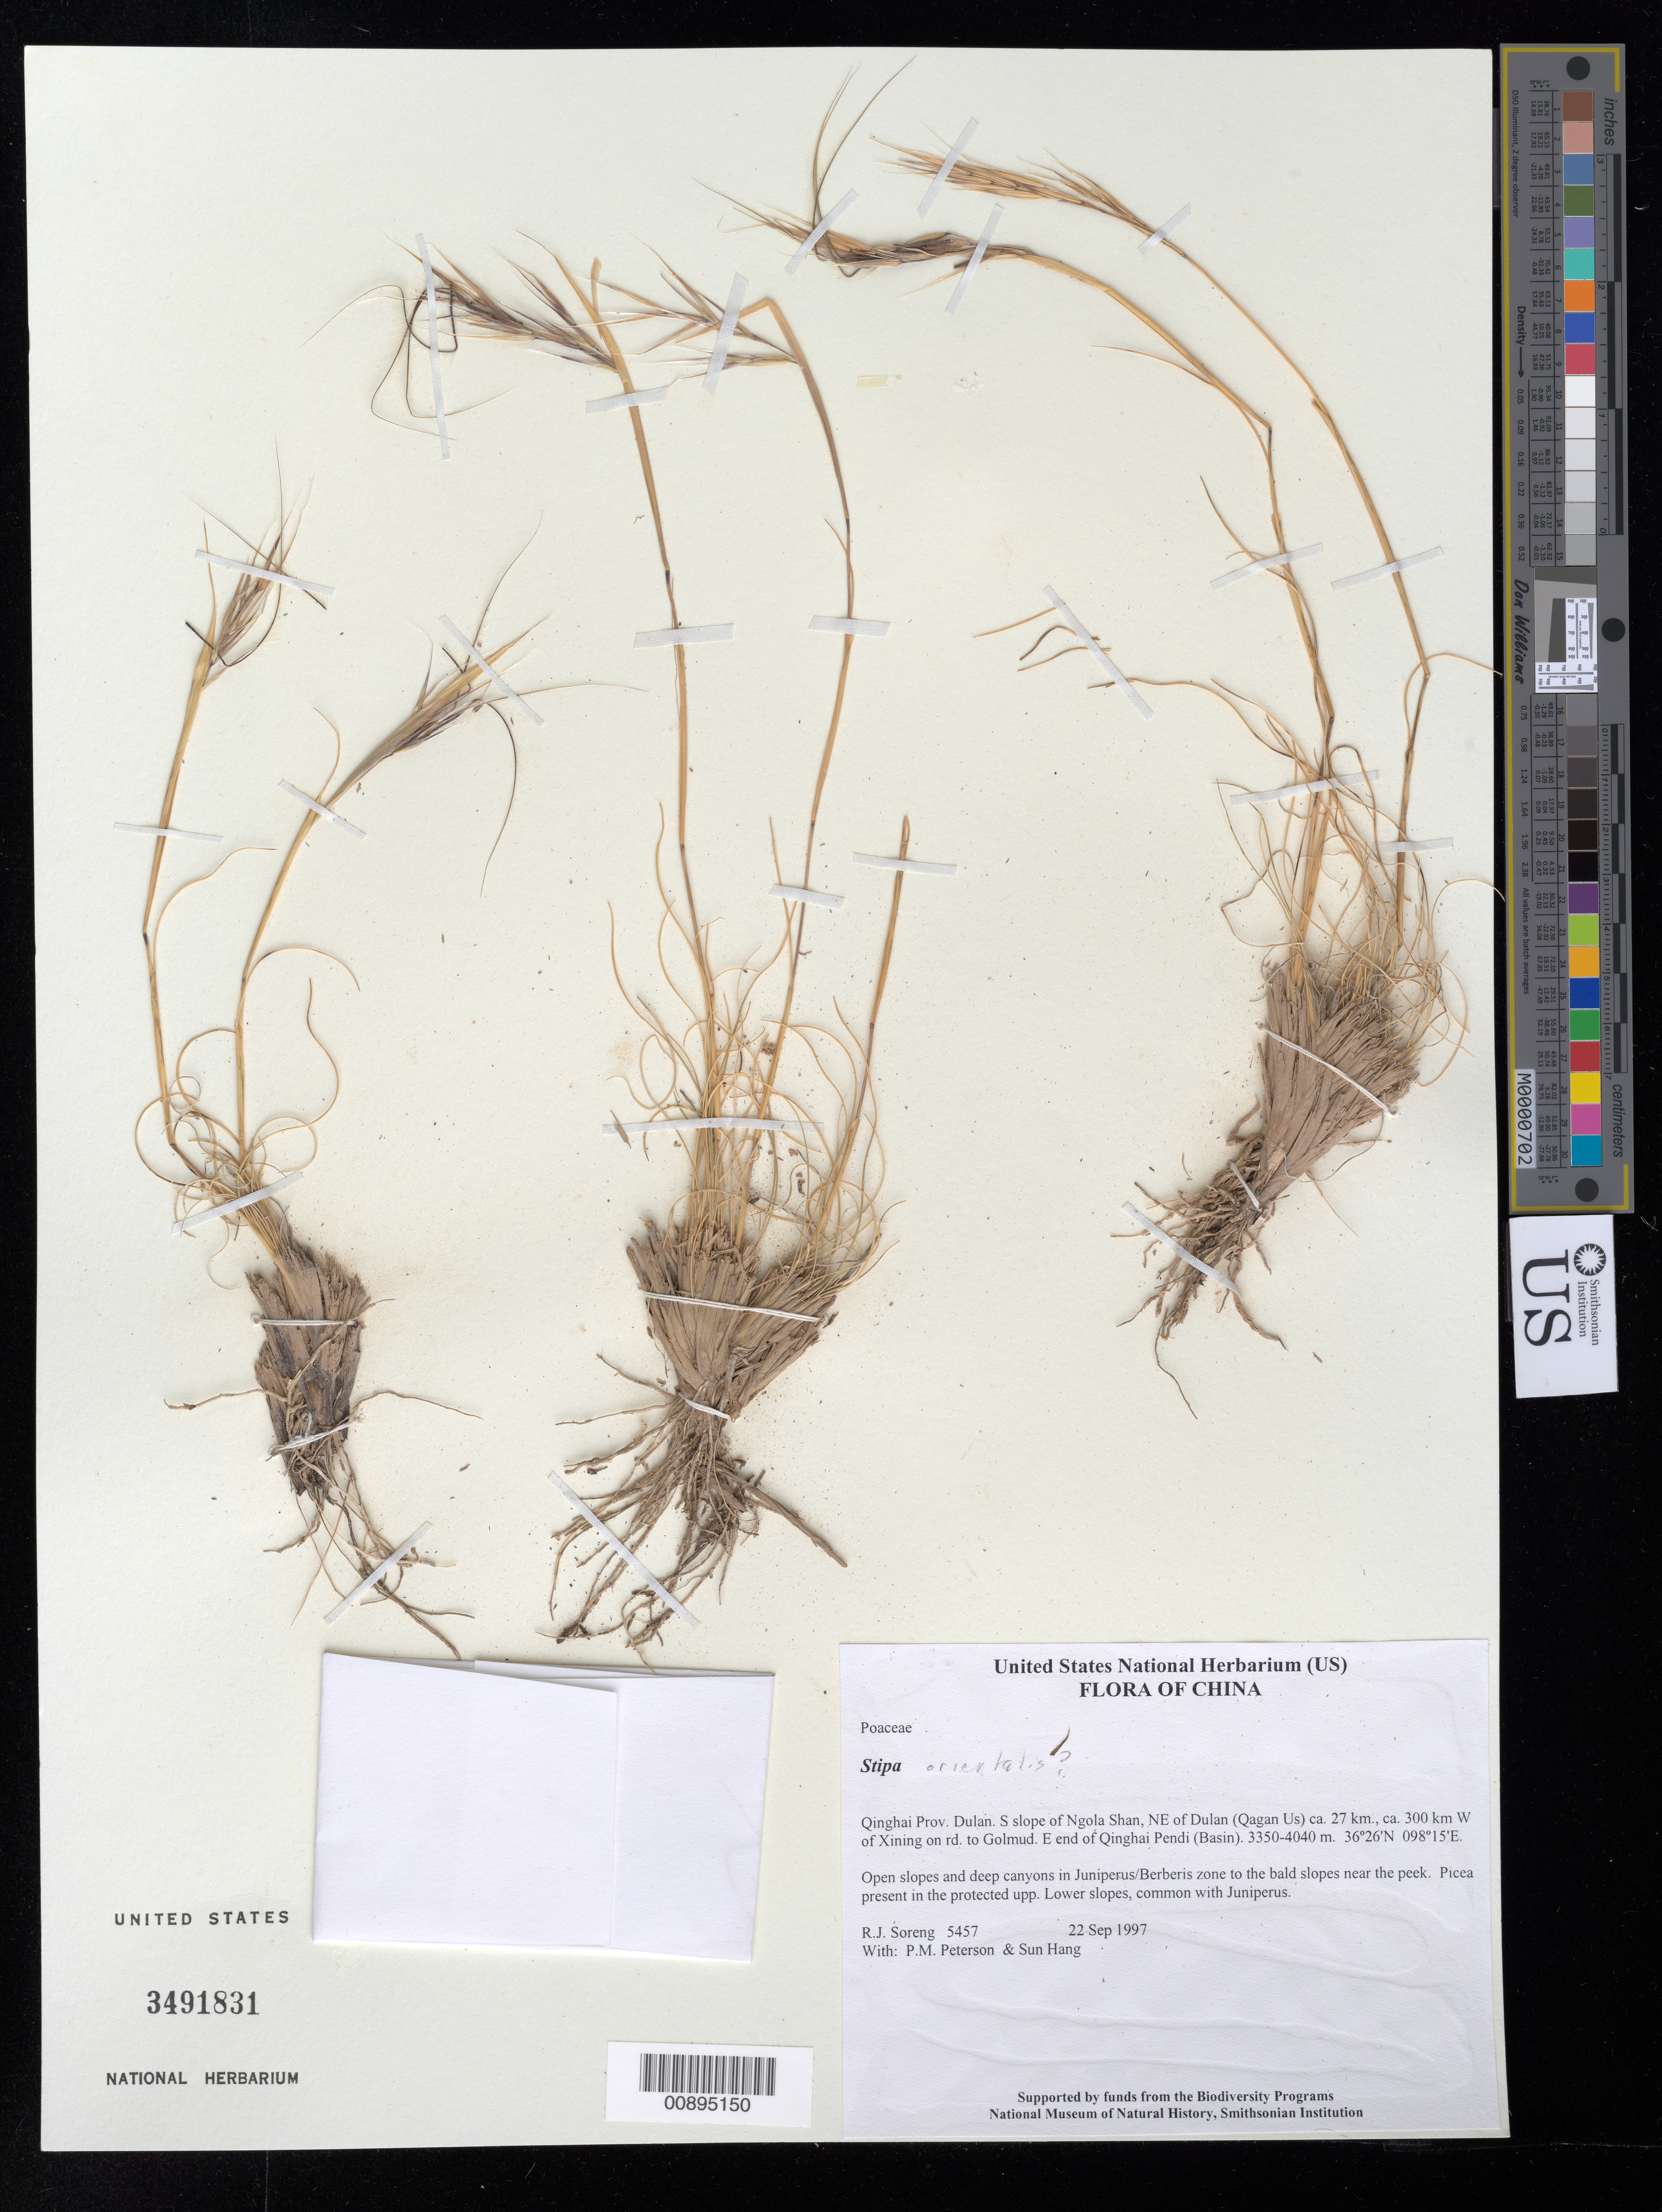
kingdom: Plantae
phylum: Tracheophyta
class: Liliopsida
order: Poales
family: Poaceae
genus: Stipa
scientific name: Stipa orientalis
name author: Trin.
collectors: R. J. Soreng, P. M. Peterson & Sun Hang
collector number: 5457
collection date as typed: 22 Sep 1997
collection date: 1997-09-22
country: China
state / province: Qinghai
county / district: Dulan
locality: S slope of Ngola Shan, NE of Dulan (Qagan Us) ca. 27 km., ca. 300 km W of Xining on rd. to Golmud. E end of Qinghai Pendi (Basin).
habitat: Open slopes and deep canyons in Juniperus/Berberis zone to the bald slopes near the peek. Picea present in the protected upp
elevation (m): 3350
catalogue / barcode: US 3491831